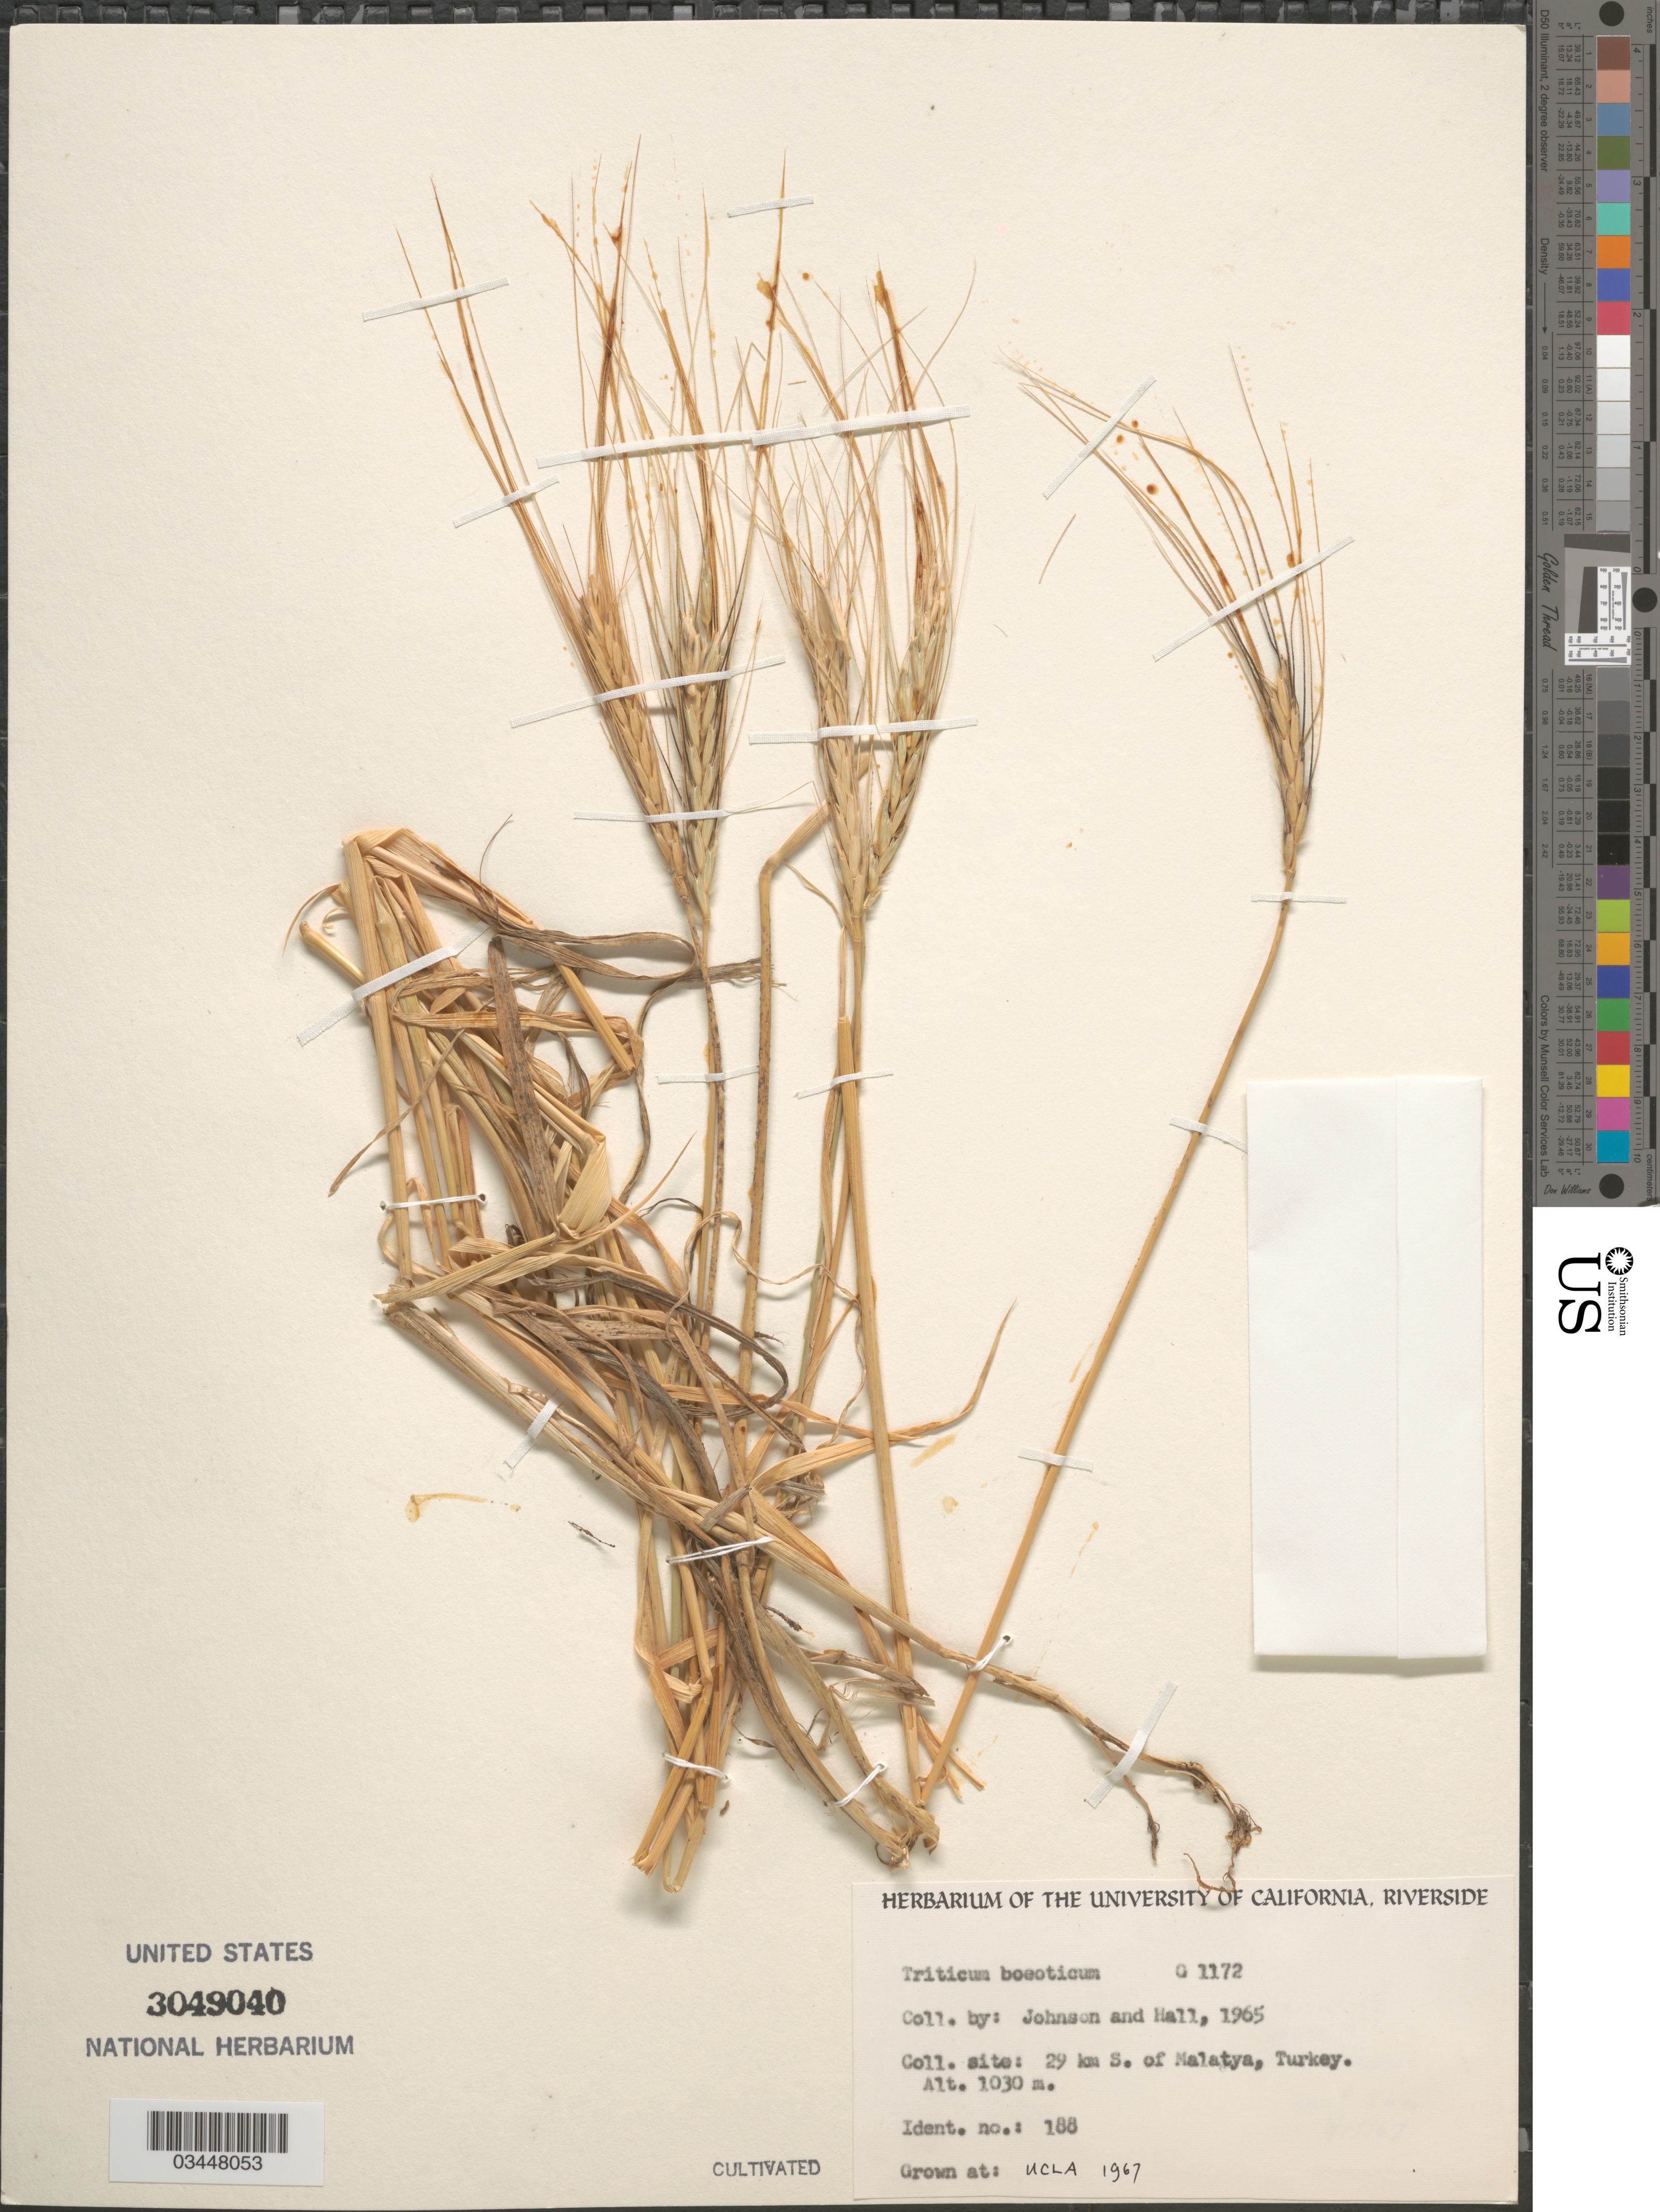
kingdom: Plantae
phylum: Tracheophyta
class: Liliopsida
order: Poales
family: Poaceae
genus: Triticum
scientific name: Triticum boeoticum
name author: Boiss.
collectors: ex herb. Univ. of California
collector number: G1172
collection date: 1967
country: United States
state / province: California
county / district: Los Angeles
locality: UCLA.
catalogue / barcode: US 3049040